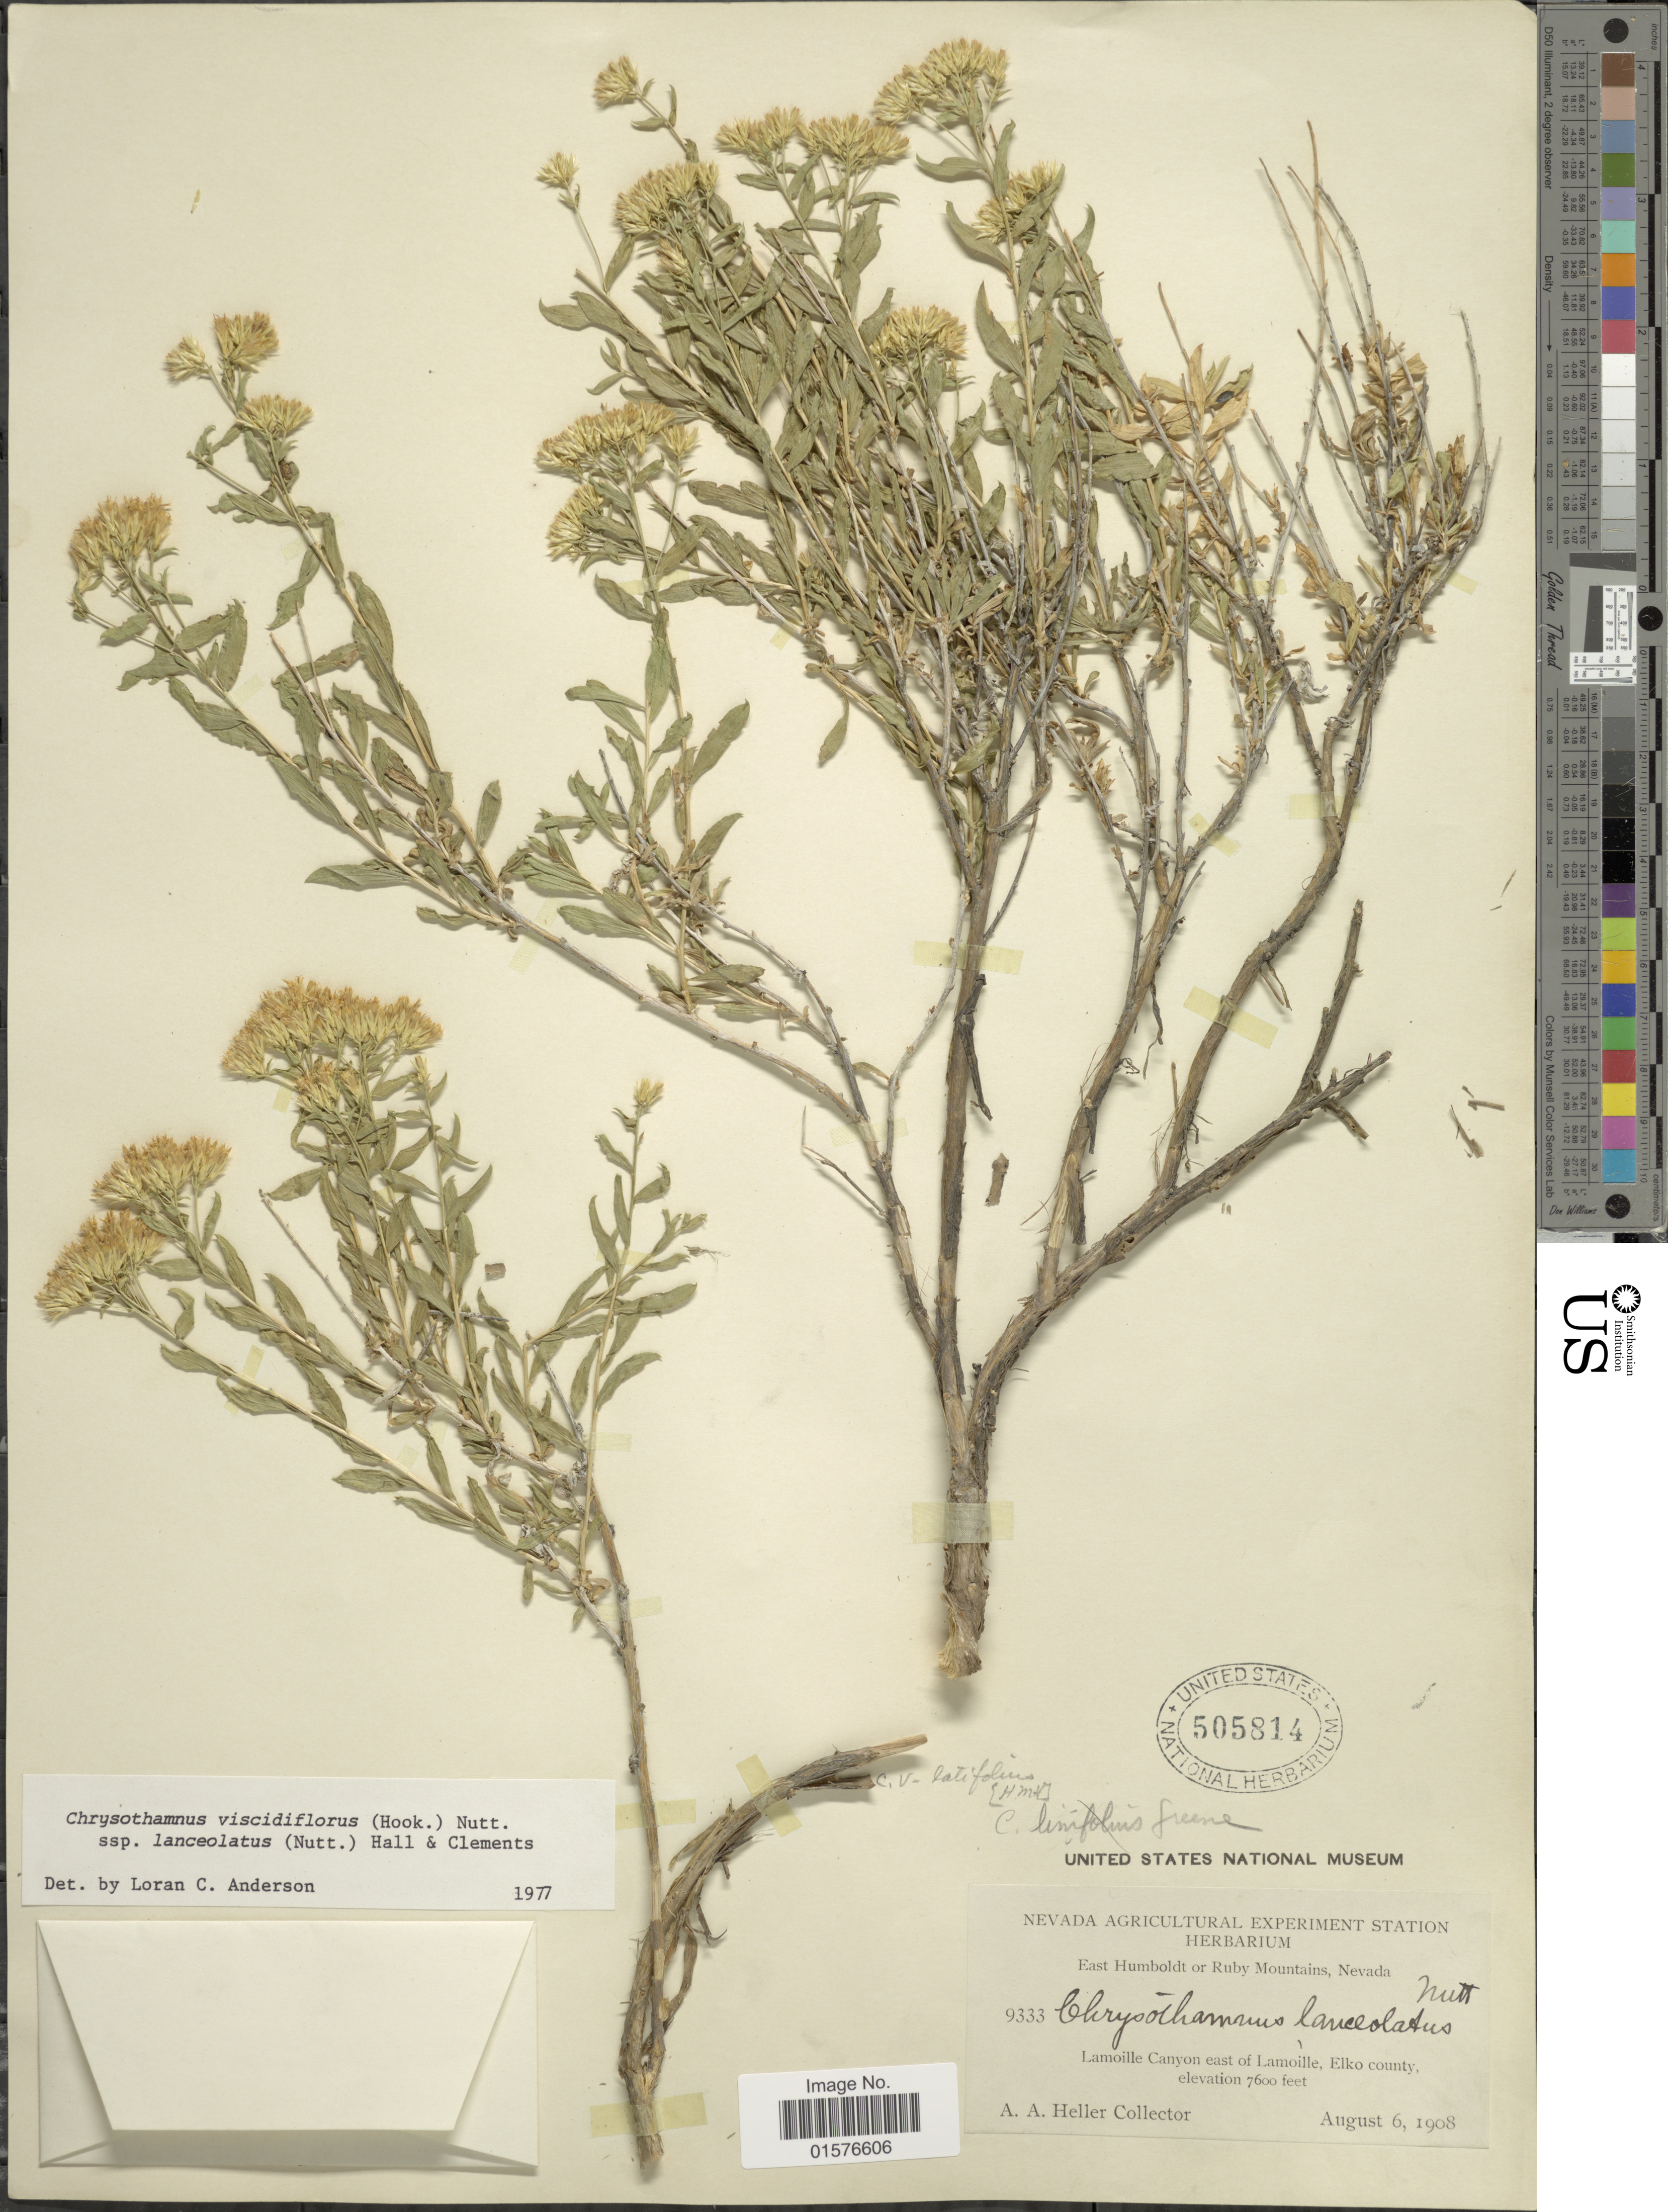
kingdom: Plantae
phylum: Tracheophyta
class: Magnoliopsida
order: Asterales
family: Asteraceae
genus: Chrysothamnus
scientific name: Chrysothamnus viscidiflorus subsp. lanceolatus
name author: (Nutt.) H.M. Hall & Clem.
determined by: Urbatsch, Lowell E., Curator (LSU), Louisiana State University (UNITED STATES)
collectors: A. A. Heller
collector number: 9333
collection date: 1908-08-06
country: United States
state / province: Nevada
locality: East Humboldt or Ruby Mountains, Lamoille Canyon east of Lamoille, Elko county.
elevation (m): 2316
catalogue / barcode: US 505814